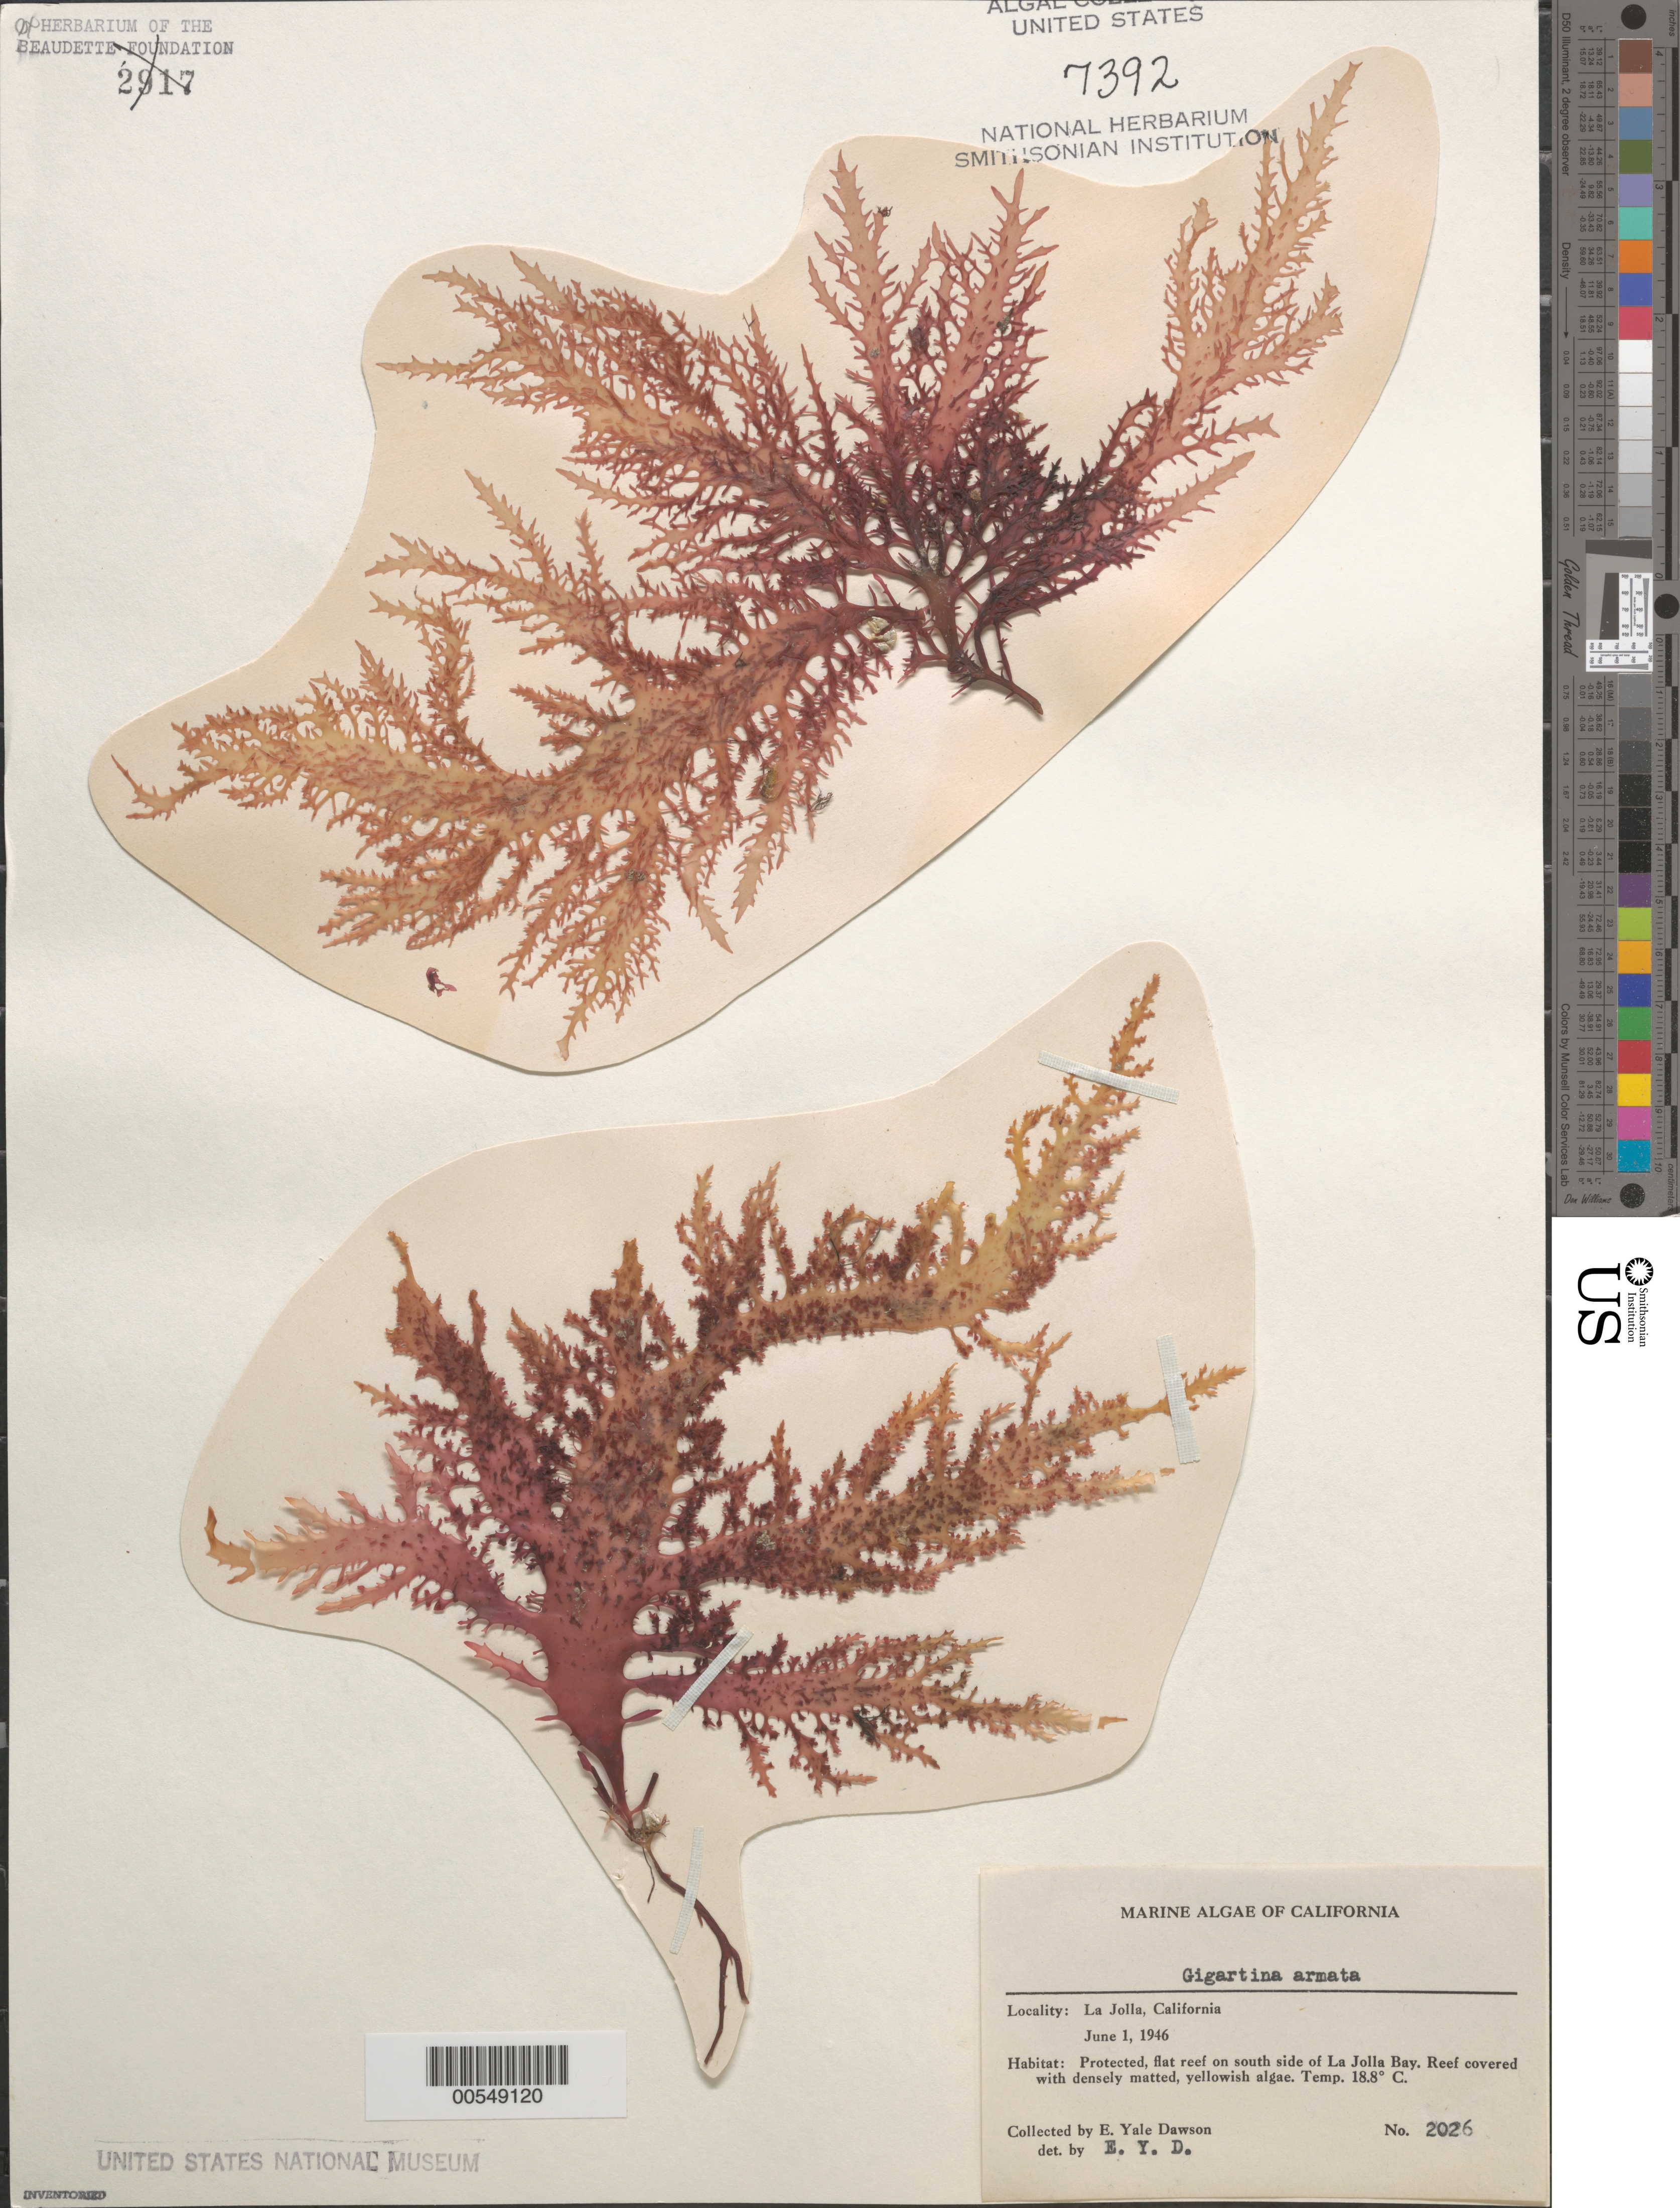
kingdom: Plantae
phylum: Rhodophyta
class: Florideophyceae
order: Gigartinales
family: Gigartinaceae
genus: Chondracanthus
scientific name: Chondracanthus spinosus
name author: (Kütz.) Guiry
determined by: Algae name updating Project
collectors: E. Y. Dawson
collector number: EYD 2026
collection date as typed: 01 Jun 1946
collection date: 1946-06-01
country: United States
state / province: California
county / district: San Diego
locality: La Jolla, south La Jolla Bay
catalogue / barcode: US 7392